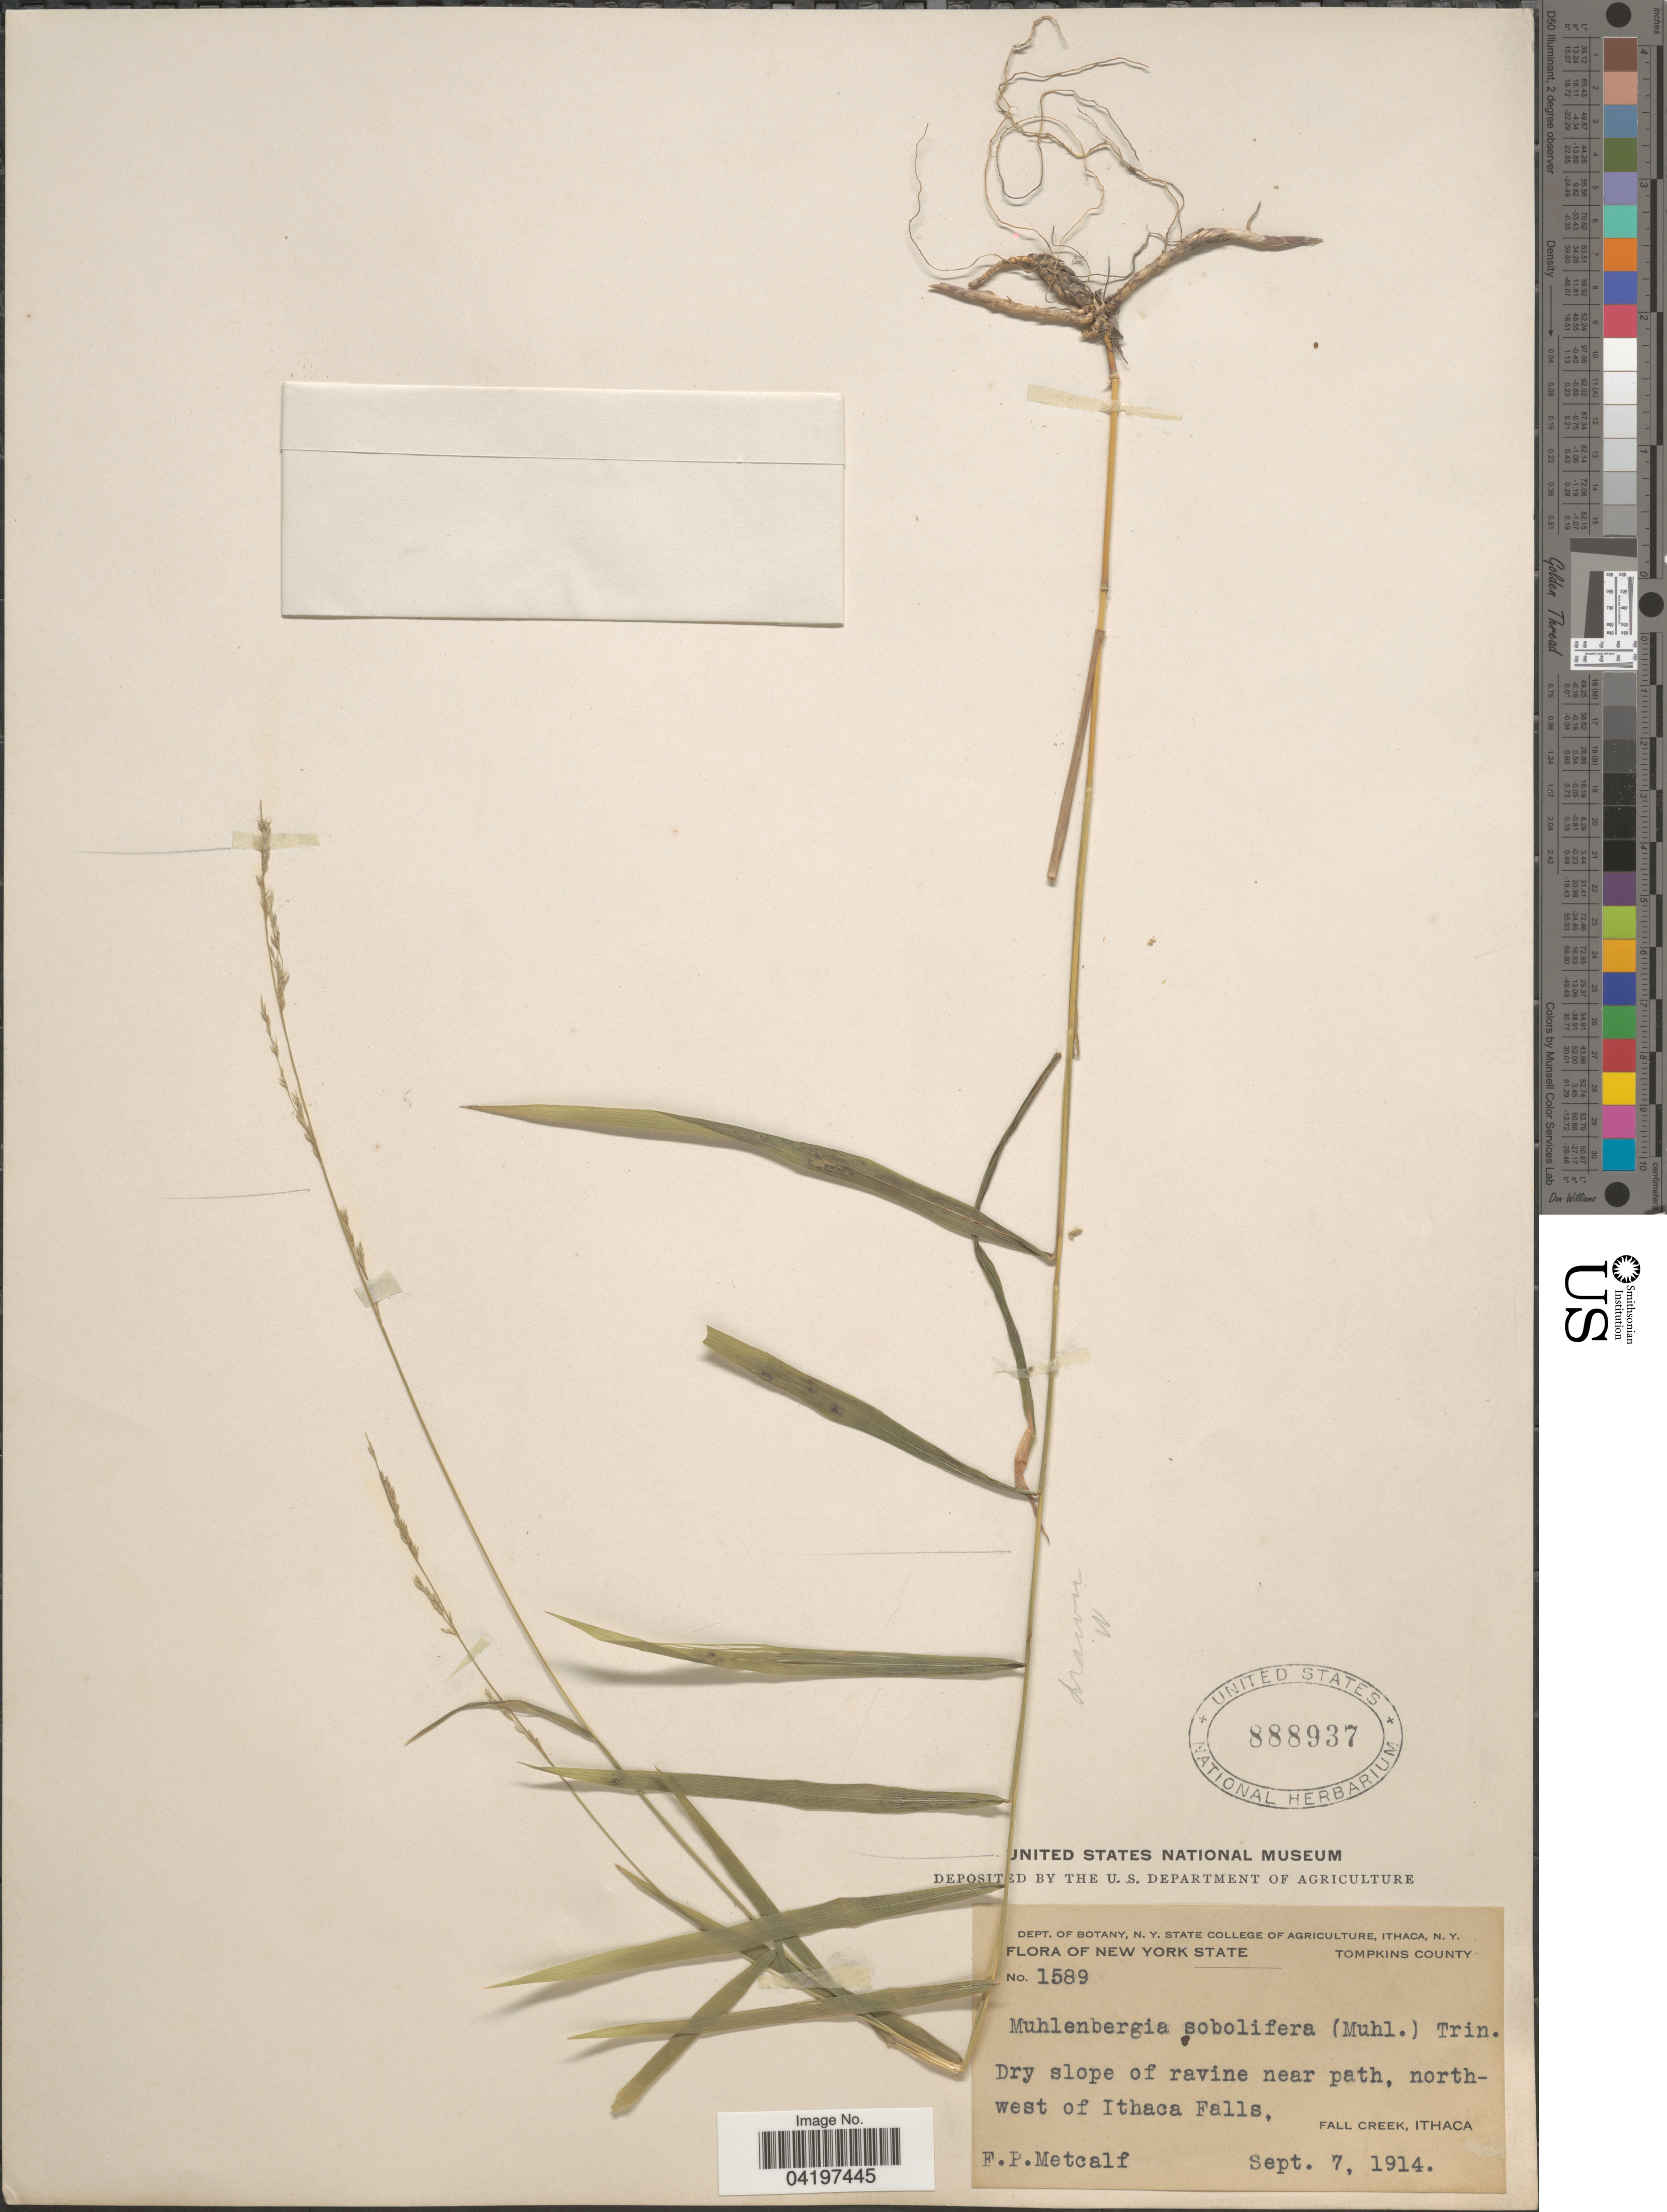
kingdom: Plantae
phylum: Tracheophyta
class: Liliopsida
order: Poales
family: Poaceae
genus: Muhlenbergia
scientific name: Muhlenbergia sobolifera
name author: (Muhl. ex Willd.) Trin.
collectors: F. Metcalf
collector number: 1589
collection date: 1914-09-07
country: United States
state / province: New York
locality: Tompkins County. Dry slope of ravine near path, northwest of Ithaca Falls, Fall Creek, Ithaca.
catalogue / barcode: US 888937